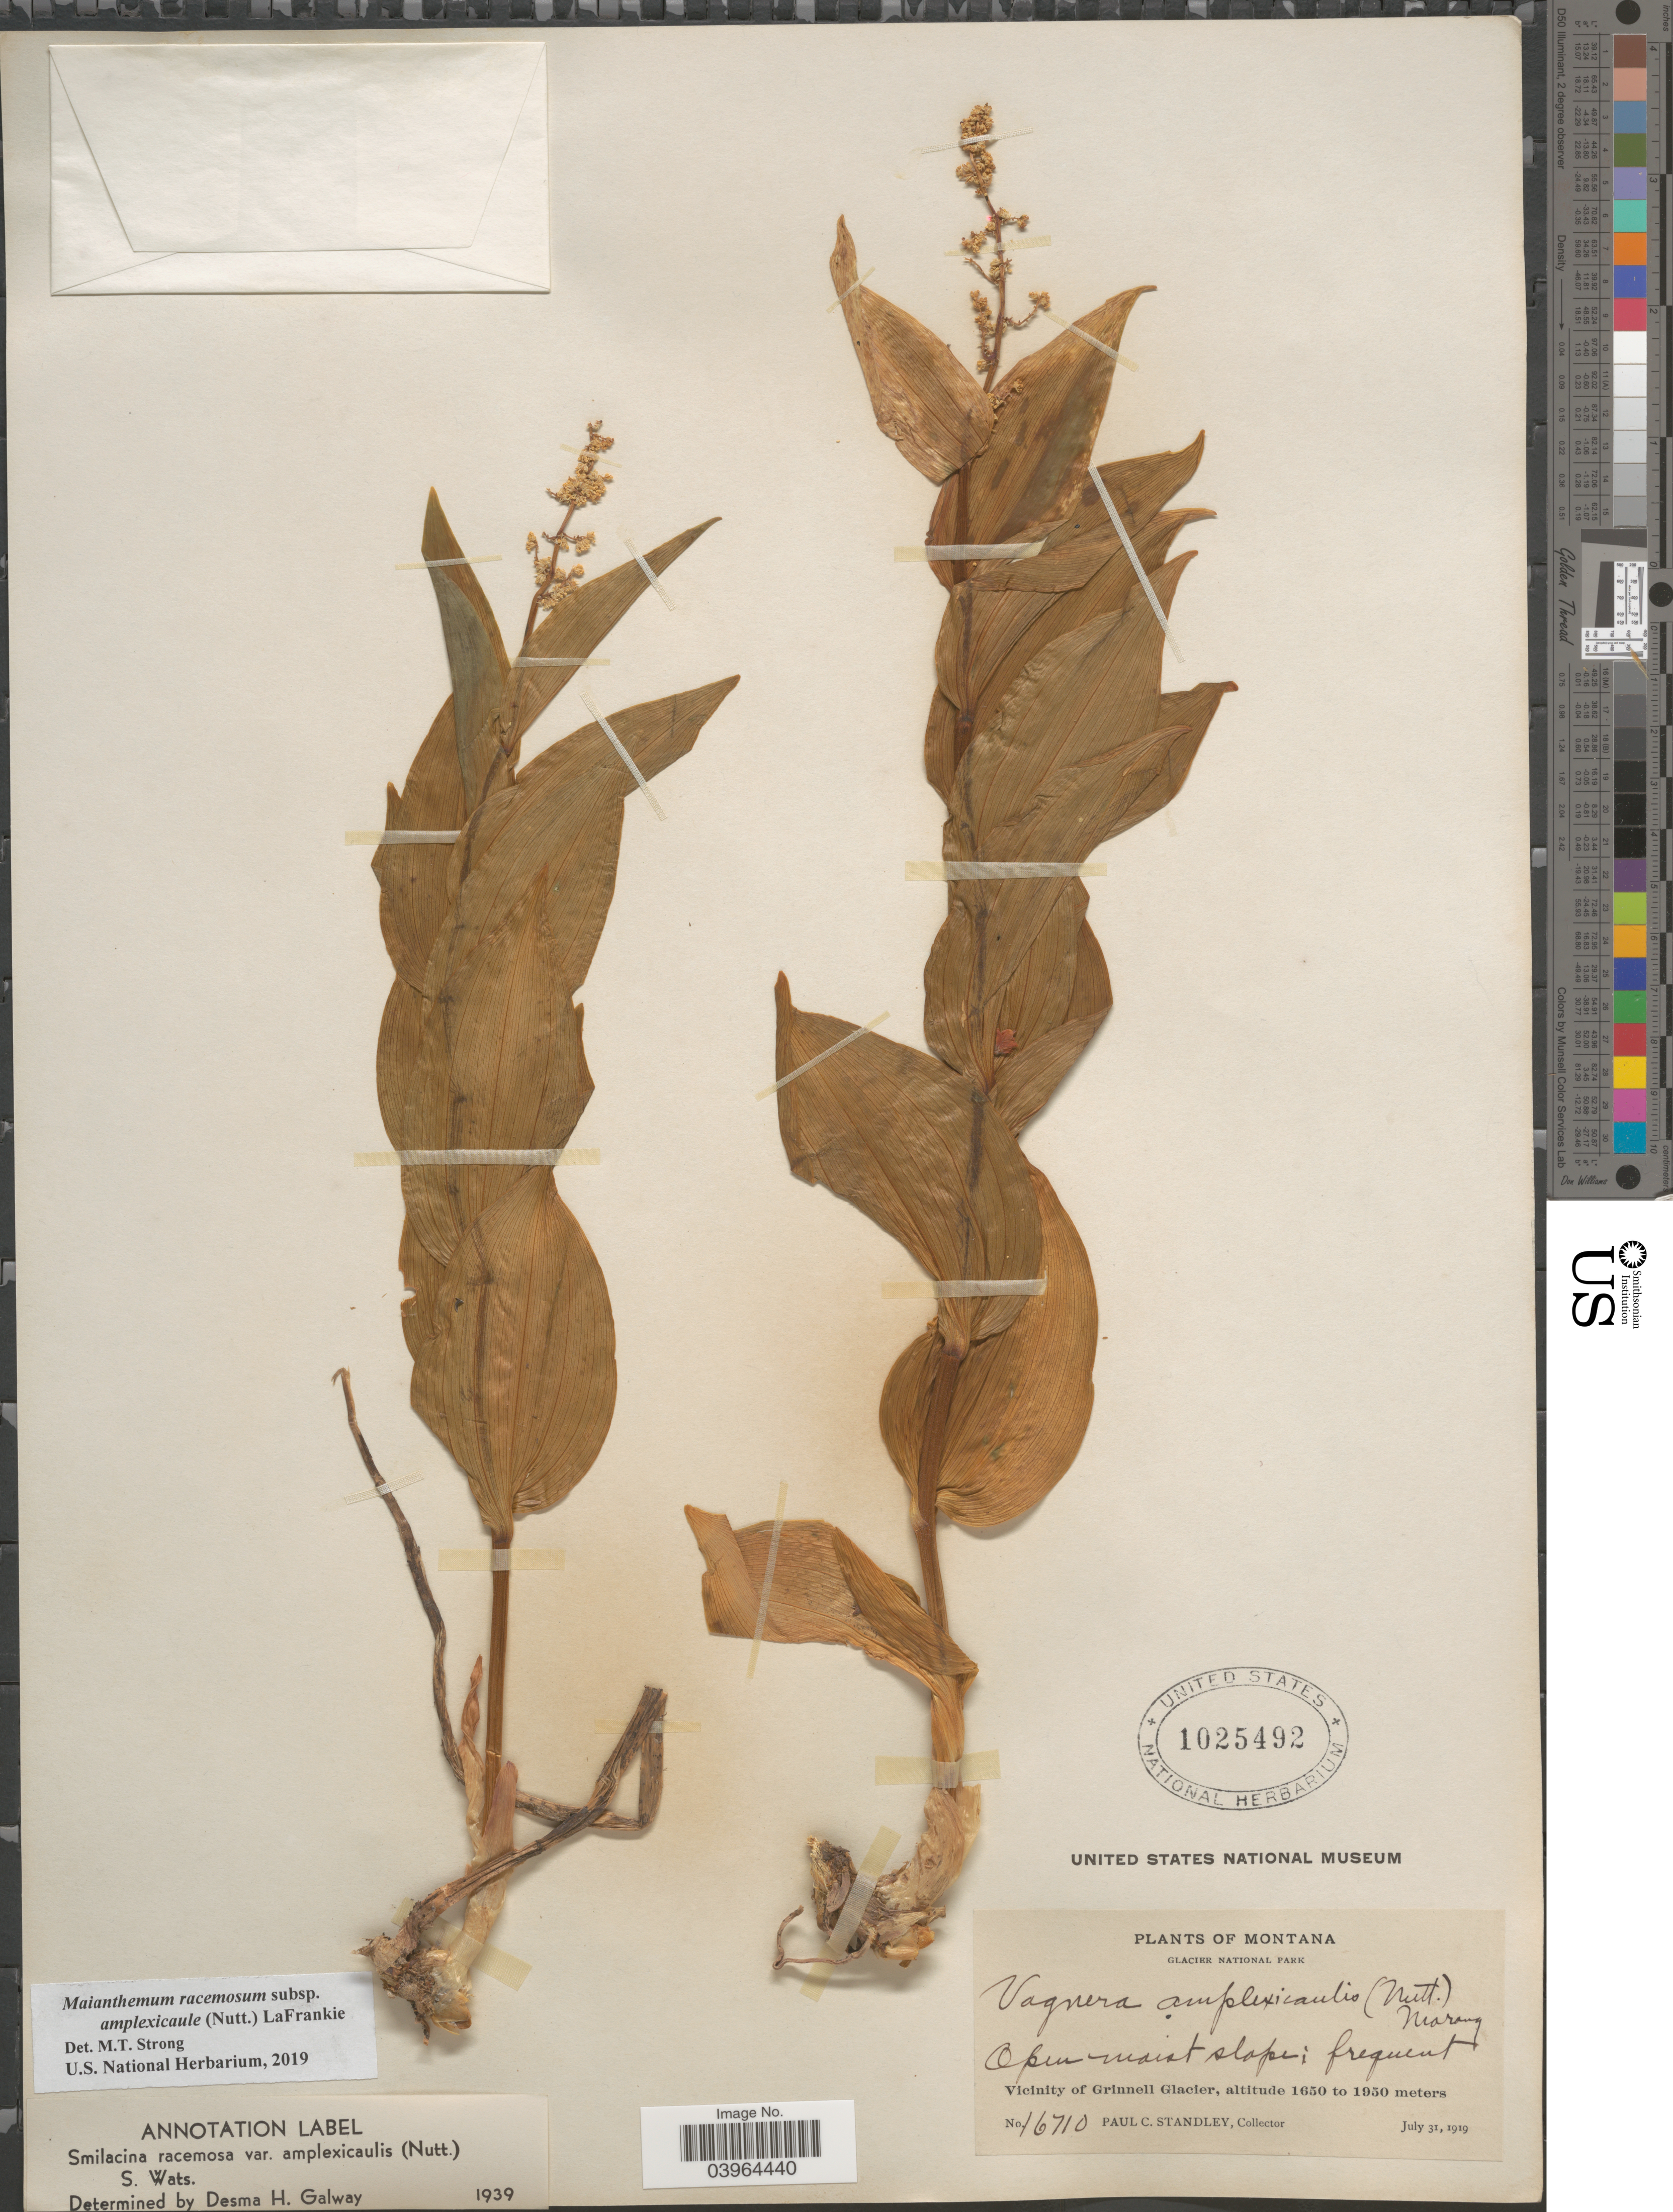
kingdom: Plantae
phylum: Tracheophyta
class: Liliopsida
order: Asparagales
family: Asparagaceae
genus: Maianthemum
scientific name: Maianthemum racemosum subsp. amplexicaule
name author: (Nutt.) LaFrankie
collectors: P. C. Standley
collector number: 16710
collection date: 1919-07-31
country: United States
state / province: Montana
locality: Glacier National Park. Vicinity of Grinnell Glacier.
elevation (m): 1650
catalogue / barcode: US 1025492